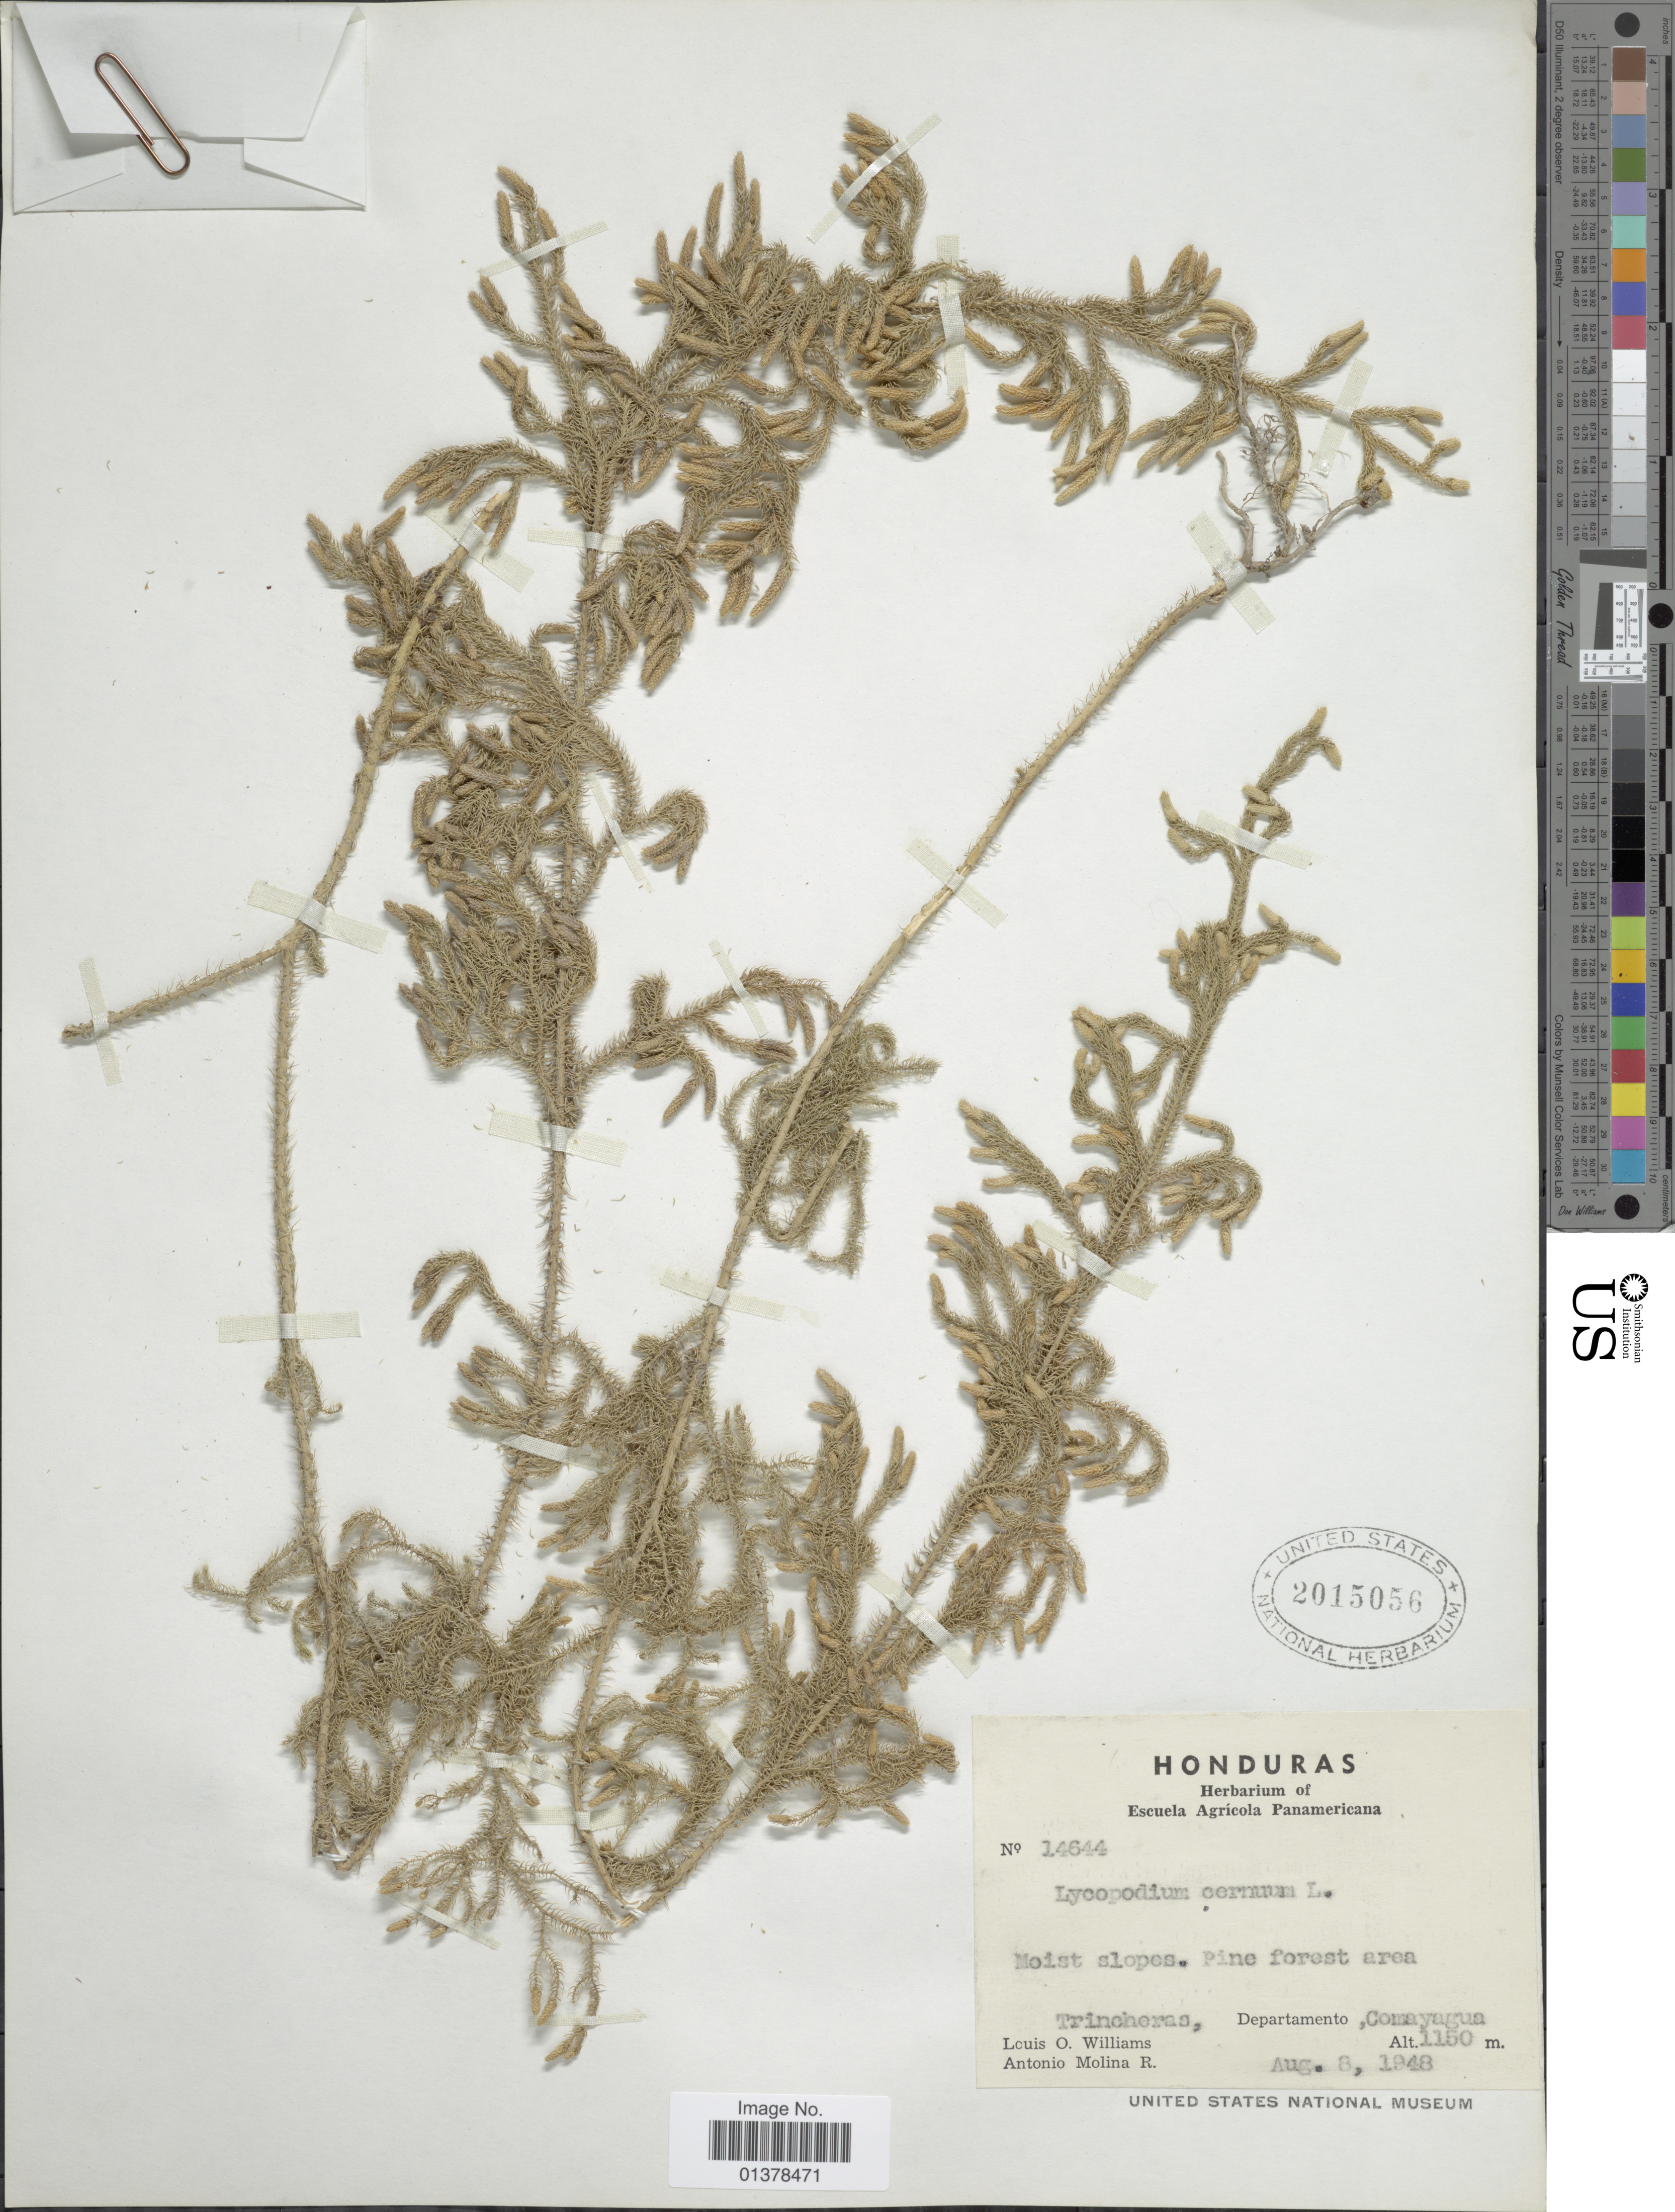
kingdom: Plantae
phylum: Tracheophyta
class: Lycopodiopsida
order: Lycopodiales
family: Lycopodiaceae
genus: Palhinhaea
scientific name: Palhinhaea cernua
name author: (L.) Vasc. & Franco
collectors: L. O. Williams & A. Molina R.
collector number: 14644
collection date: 1948-08-08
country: Honduras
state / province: Comayagua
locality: Trincheras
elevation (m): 1150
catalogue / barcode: US 2015056